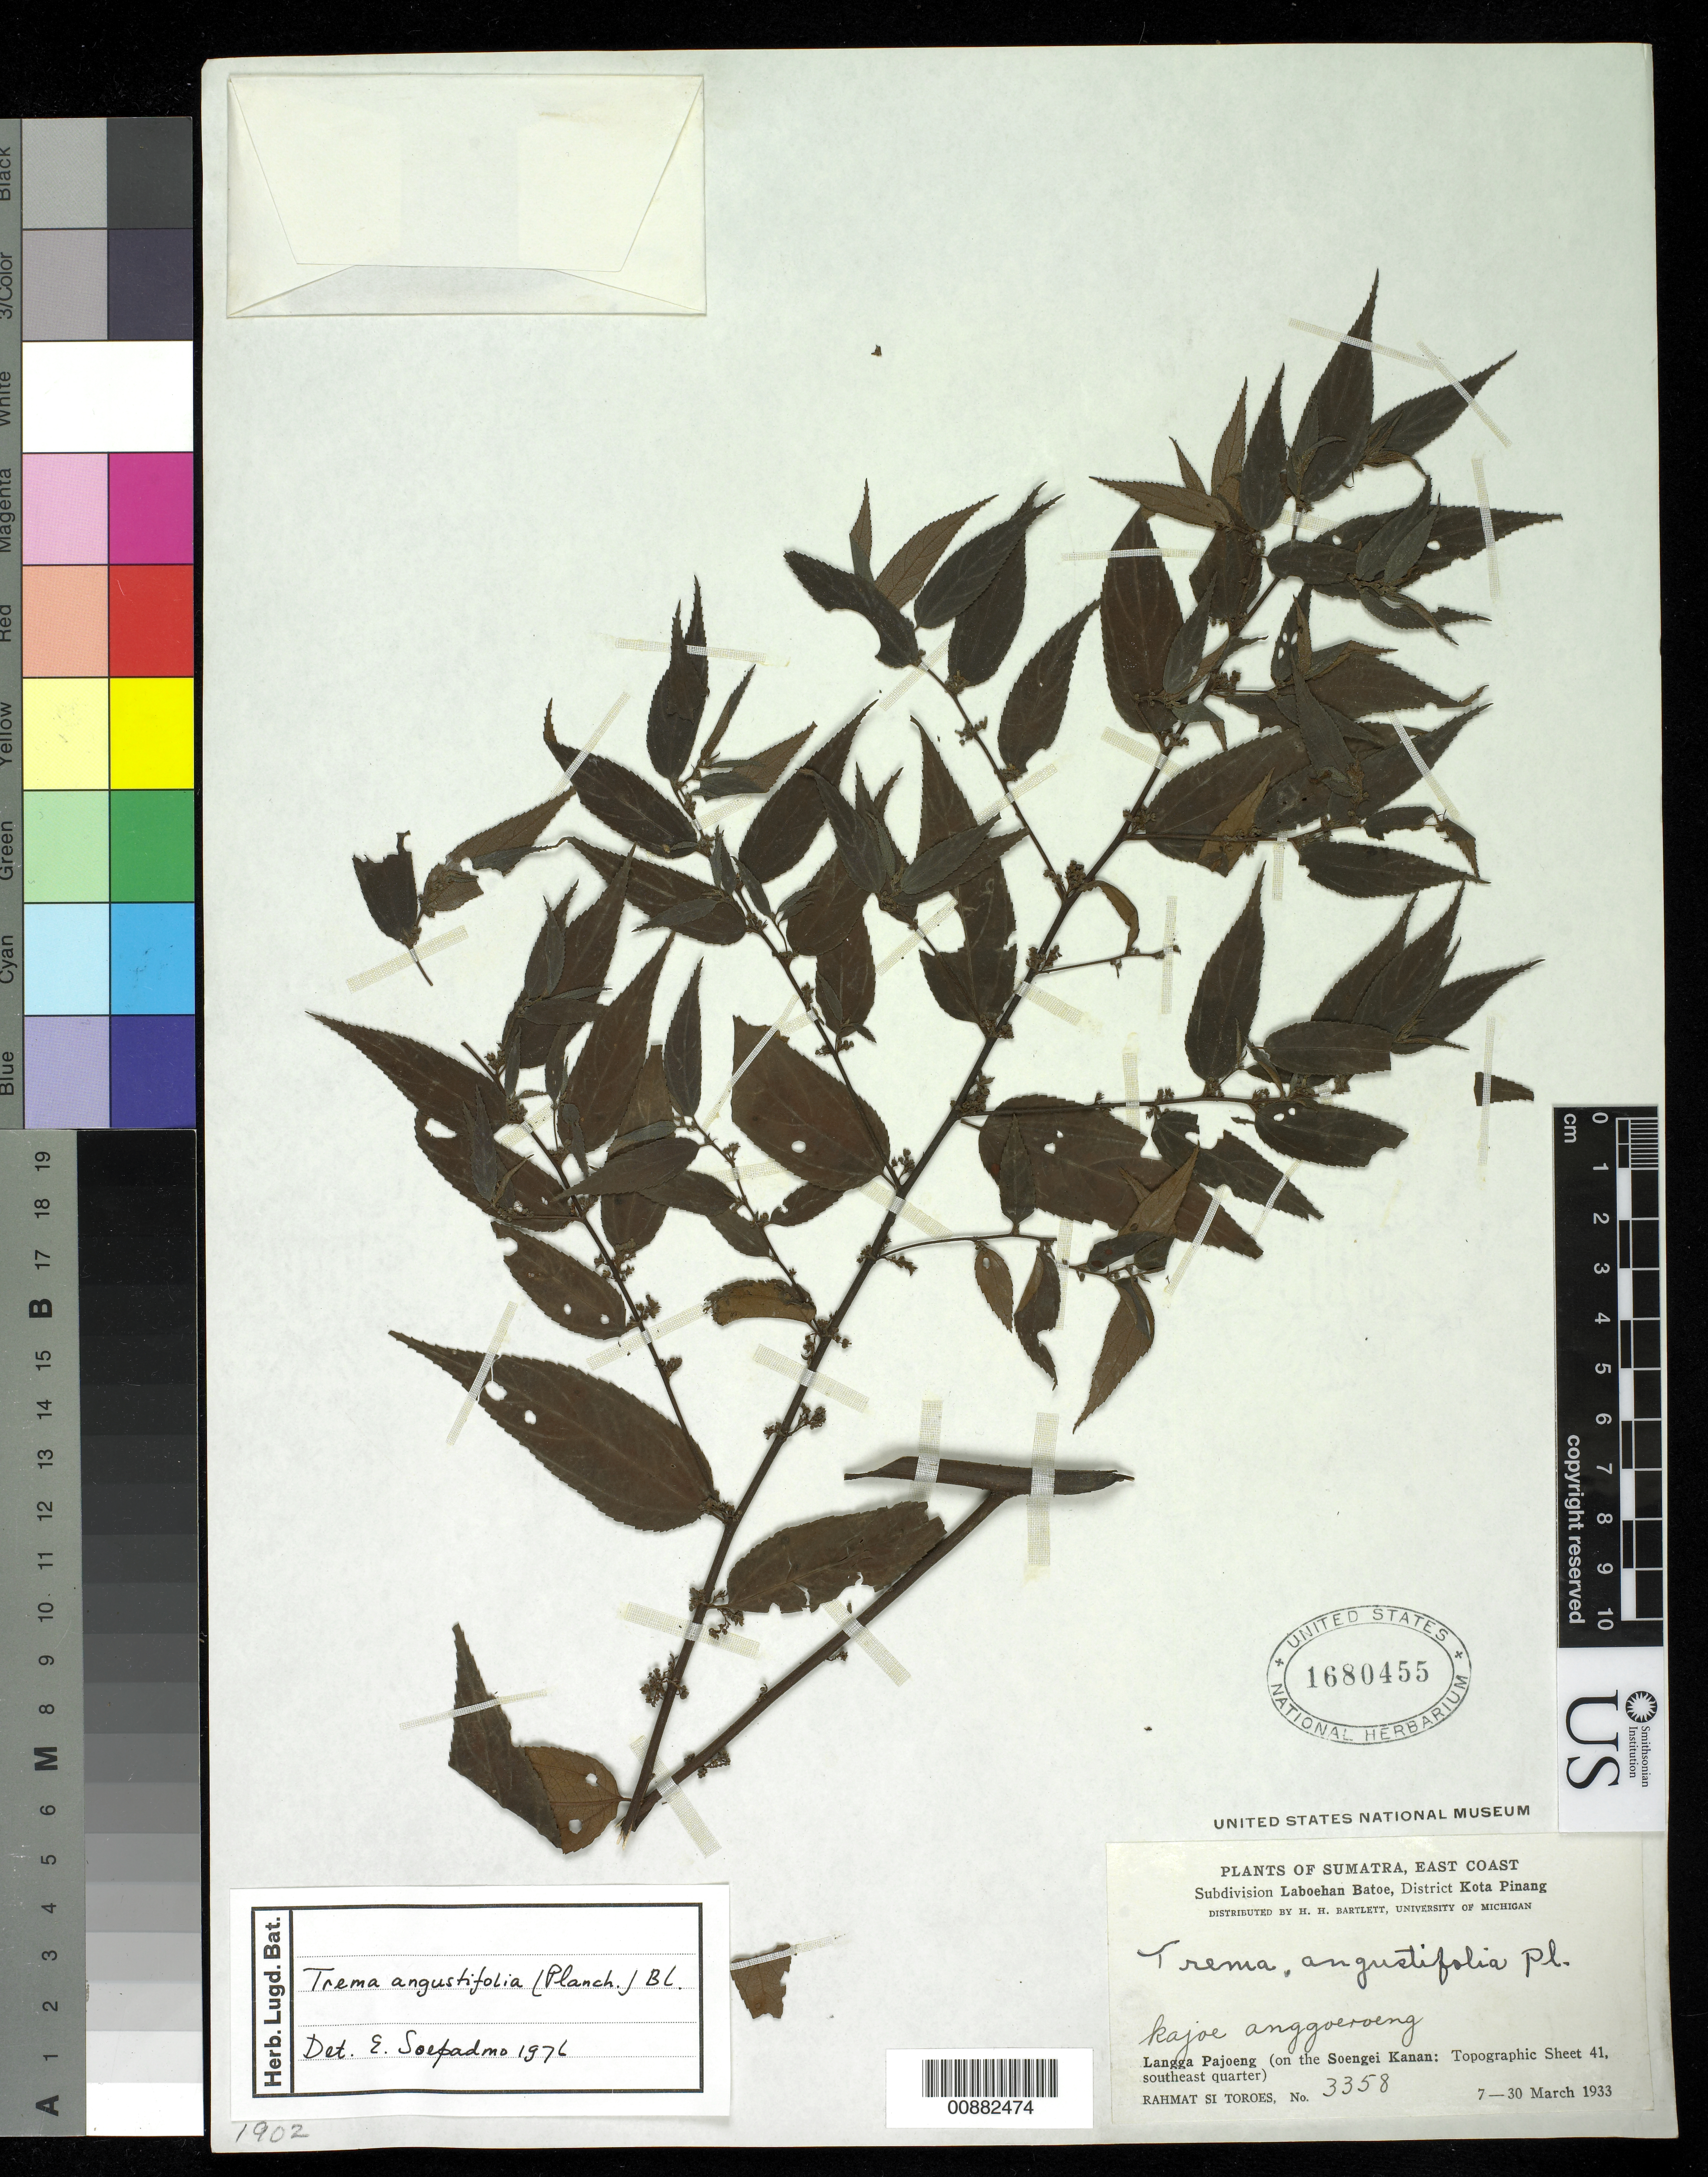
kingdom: Plantae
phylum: Tracheophyta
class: Magnoliopsida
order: Rosales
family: Cannabaceae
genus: Trema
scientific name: Trema angustifolium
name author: (Planch.) Blume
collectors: Rahmat Si Boeea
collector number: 3358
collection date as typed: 07 Mar 1930 to 30 Mar 1933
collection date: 1930-03-07/1933-03-30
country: Indonesia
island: Sumatra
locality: Langga Pajoeng (on the Soengei kanan: Topographic sheet 41, SE quarter.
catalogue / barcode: US 1680455